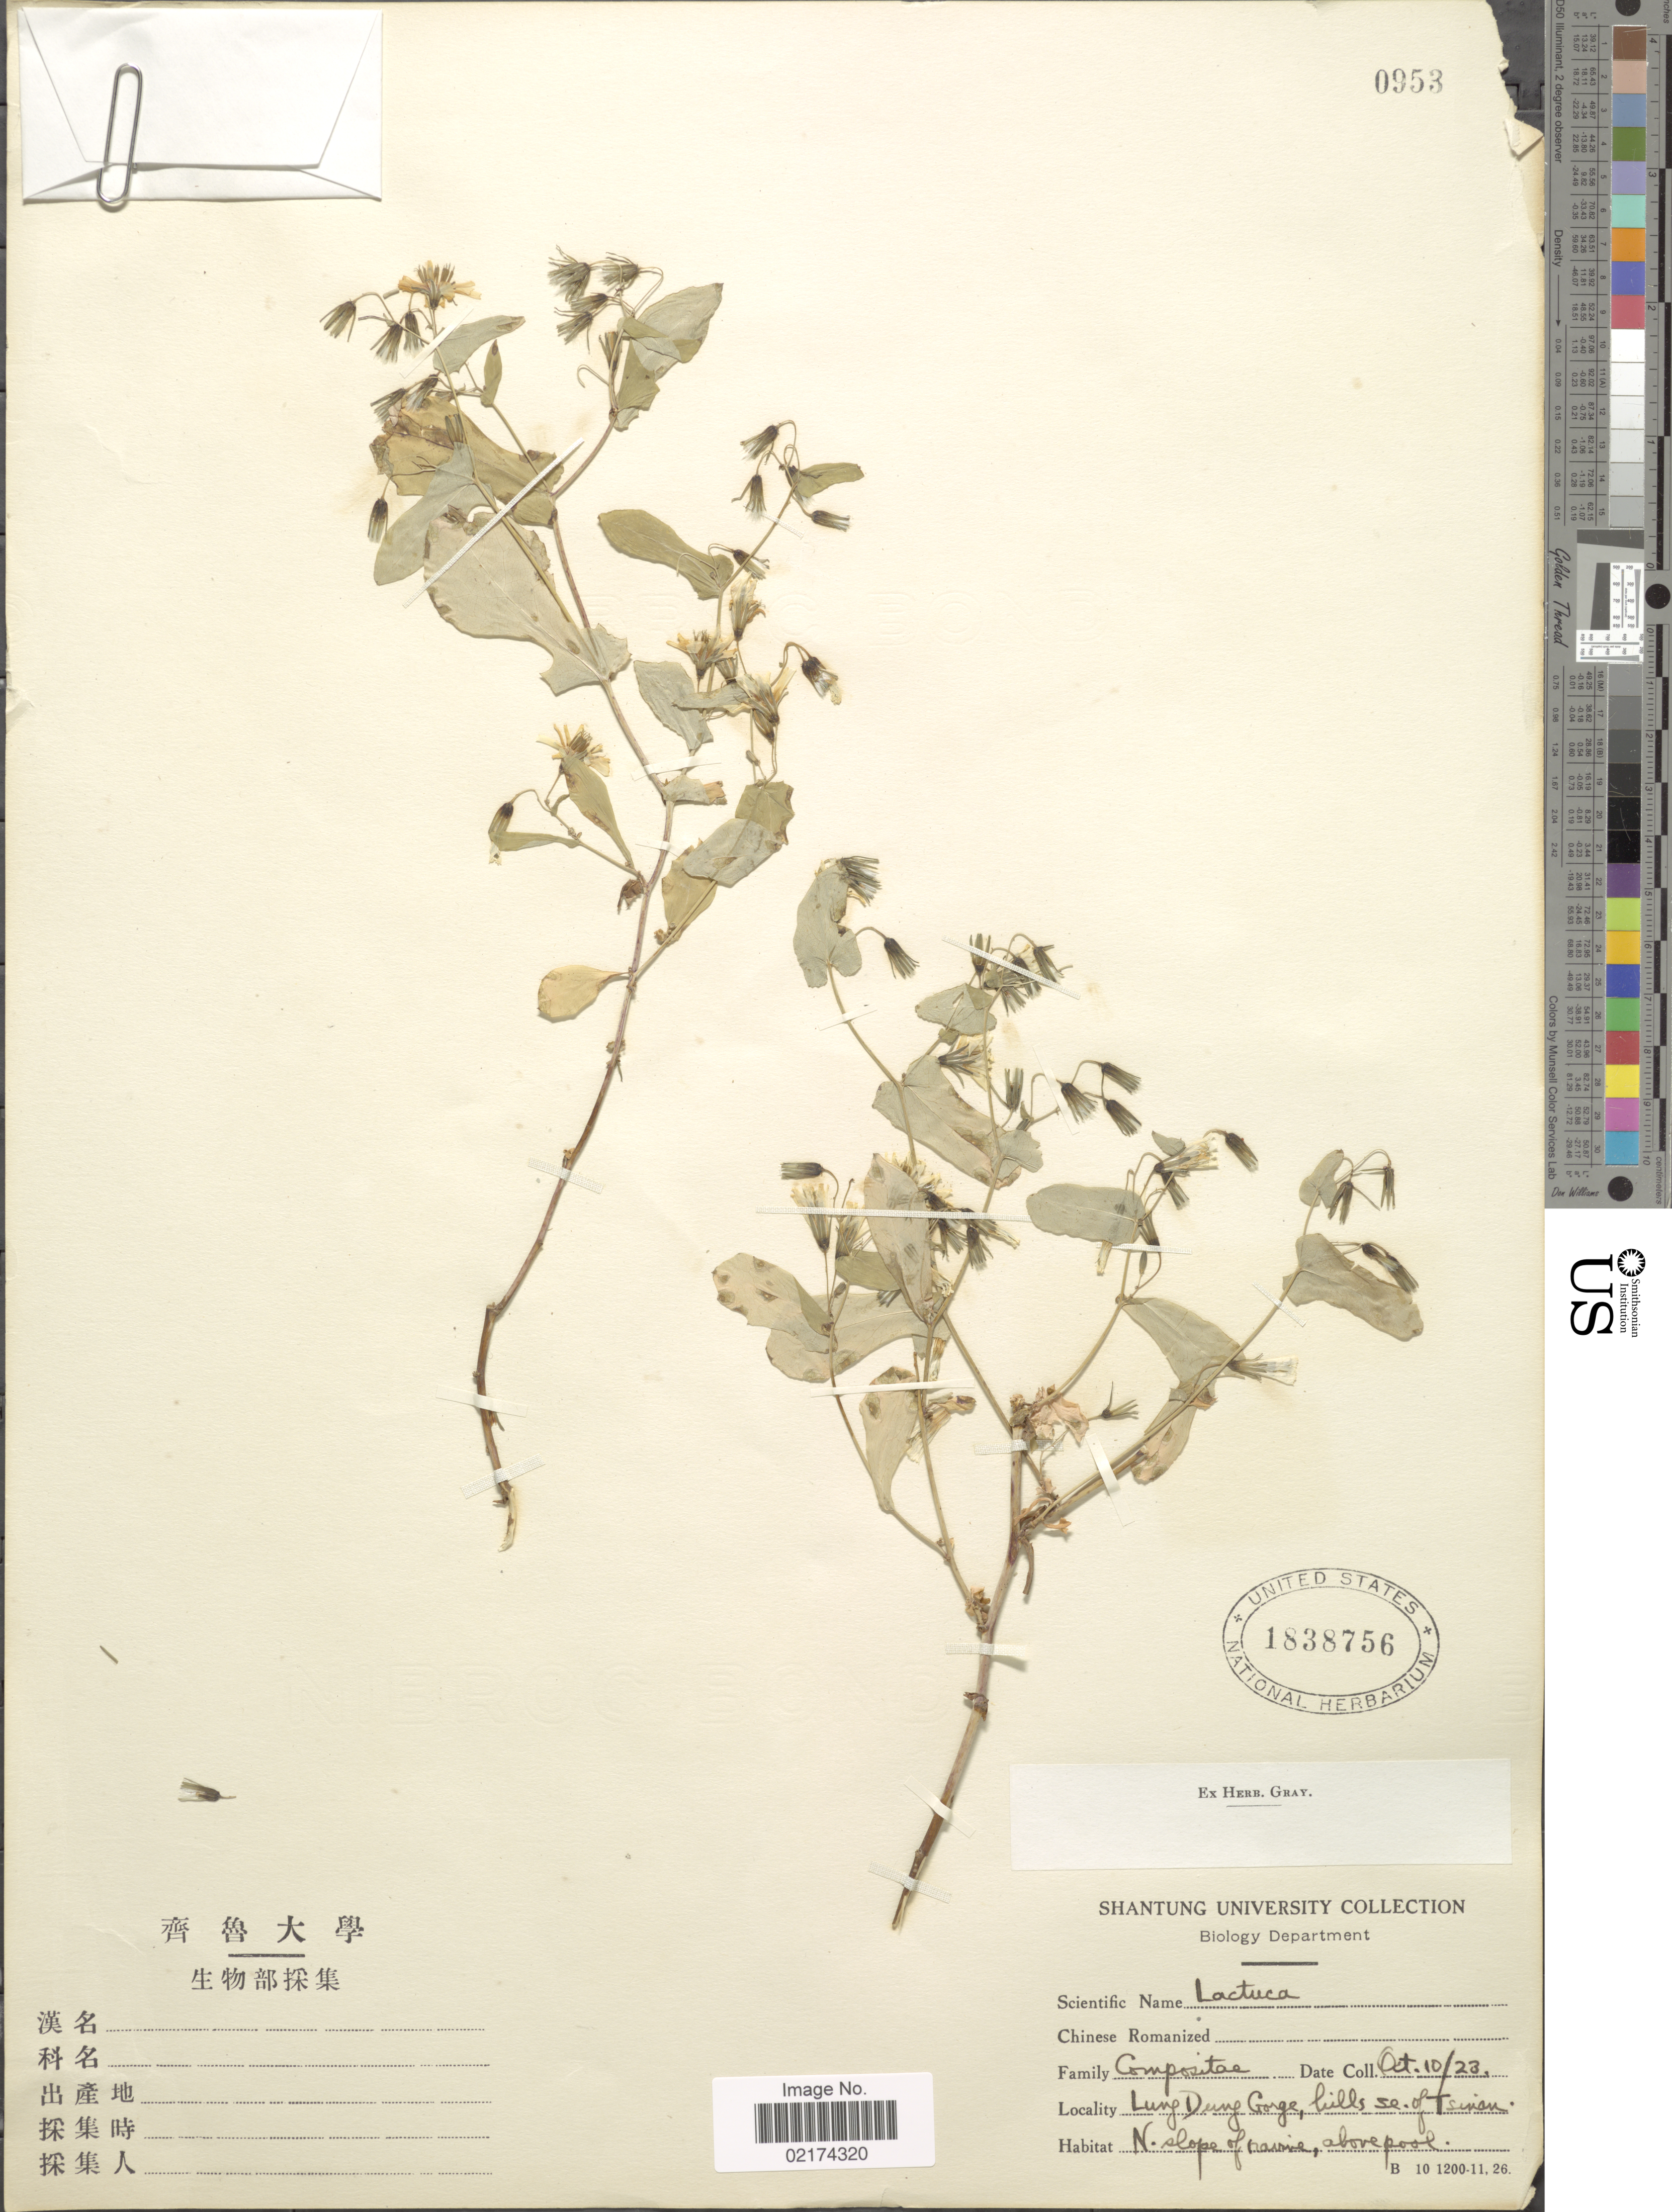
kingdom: Plantae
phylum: Tracheophyta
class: Magnoliopsida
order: Asterales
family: Asteraceae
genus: Lactuca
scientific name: Lactuca sp.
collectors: Shantung University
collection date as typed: Transcribed d/m/y: 10/10/23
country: China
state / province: Shandong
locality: Lung dung Gorge, hills se. of Tsinan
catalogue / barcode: US 1838756